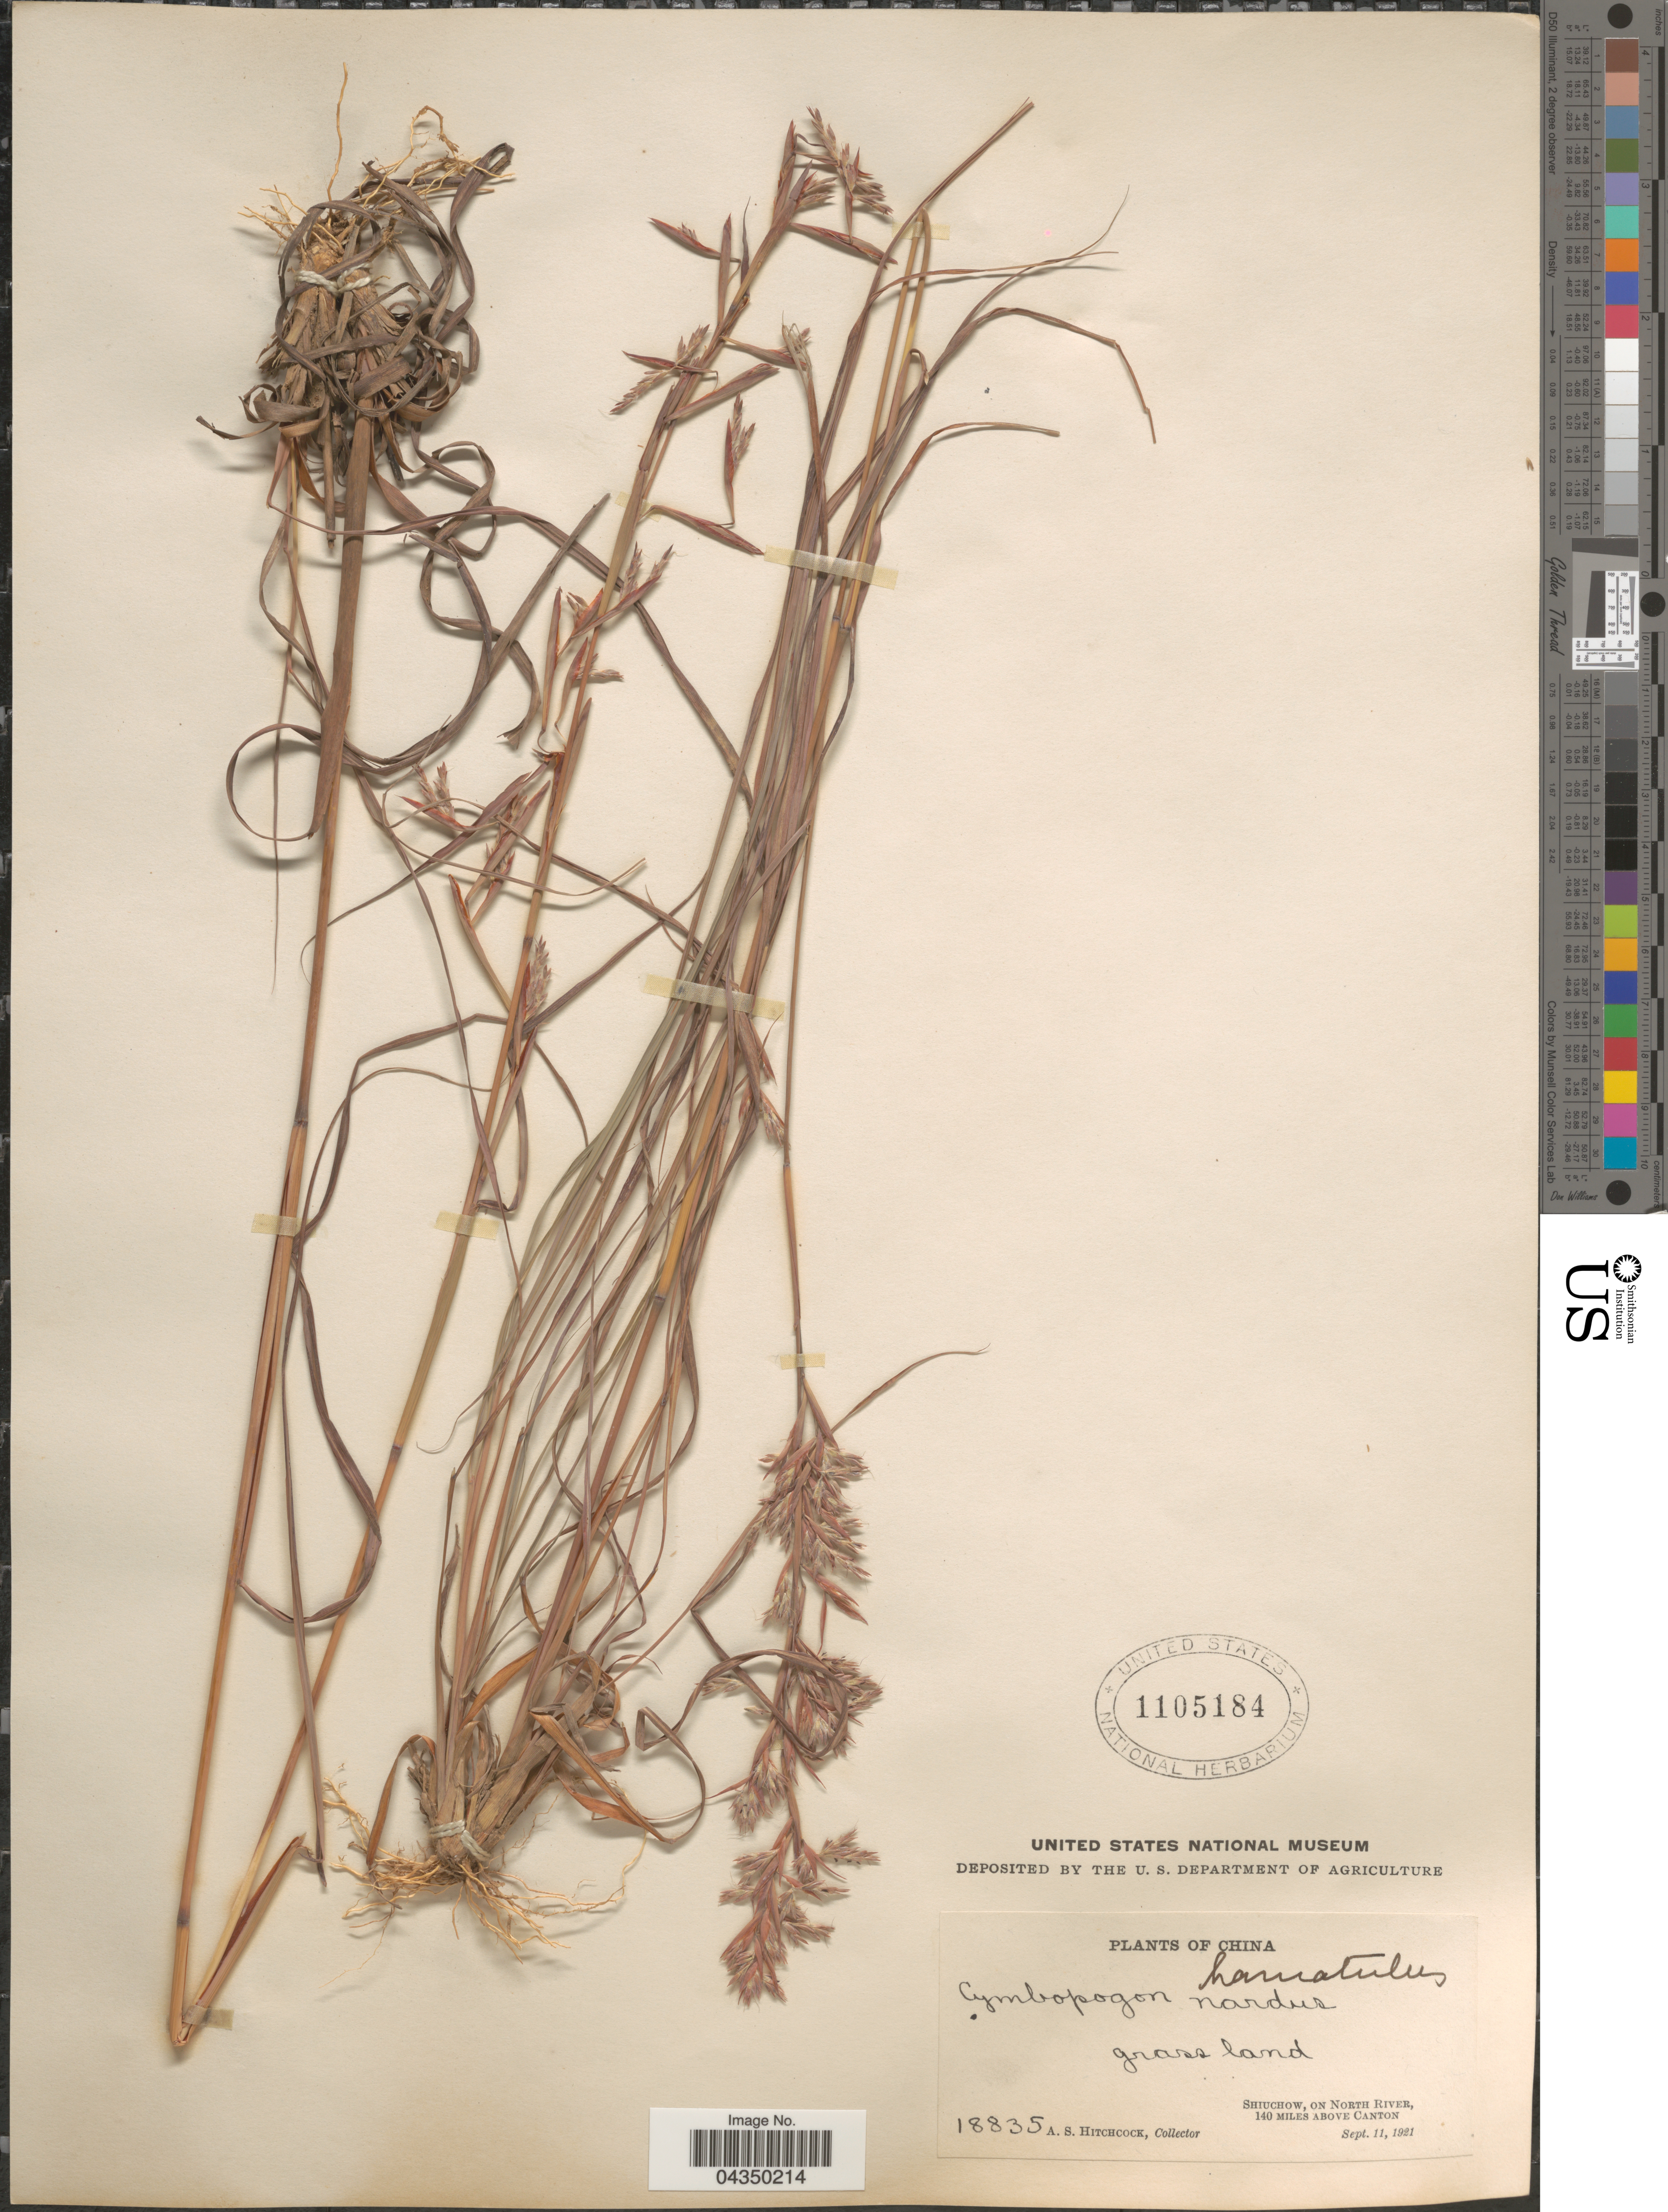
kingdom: Plantae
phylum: Tracheophyta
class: Liliopsida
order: Poales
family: Poaceae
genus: Cymbopogon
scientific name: Cymbopogon tortilis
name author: (J. Presl) A. Camus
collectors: A. S. Hitchcock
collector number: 18835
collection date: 1921-09-11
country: China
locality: Grass land. Shiuchow, on North River, 140 miles above Canton.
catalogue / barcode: US 1105184